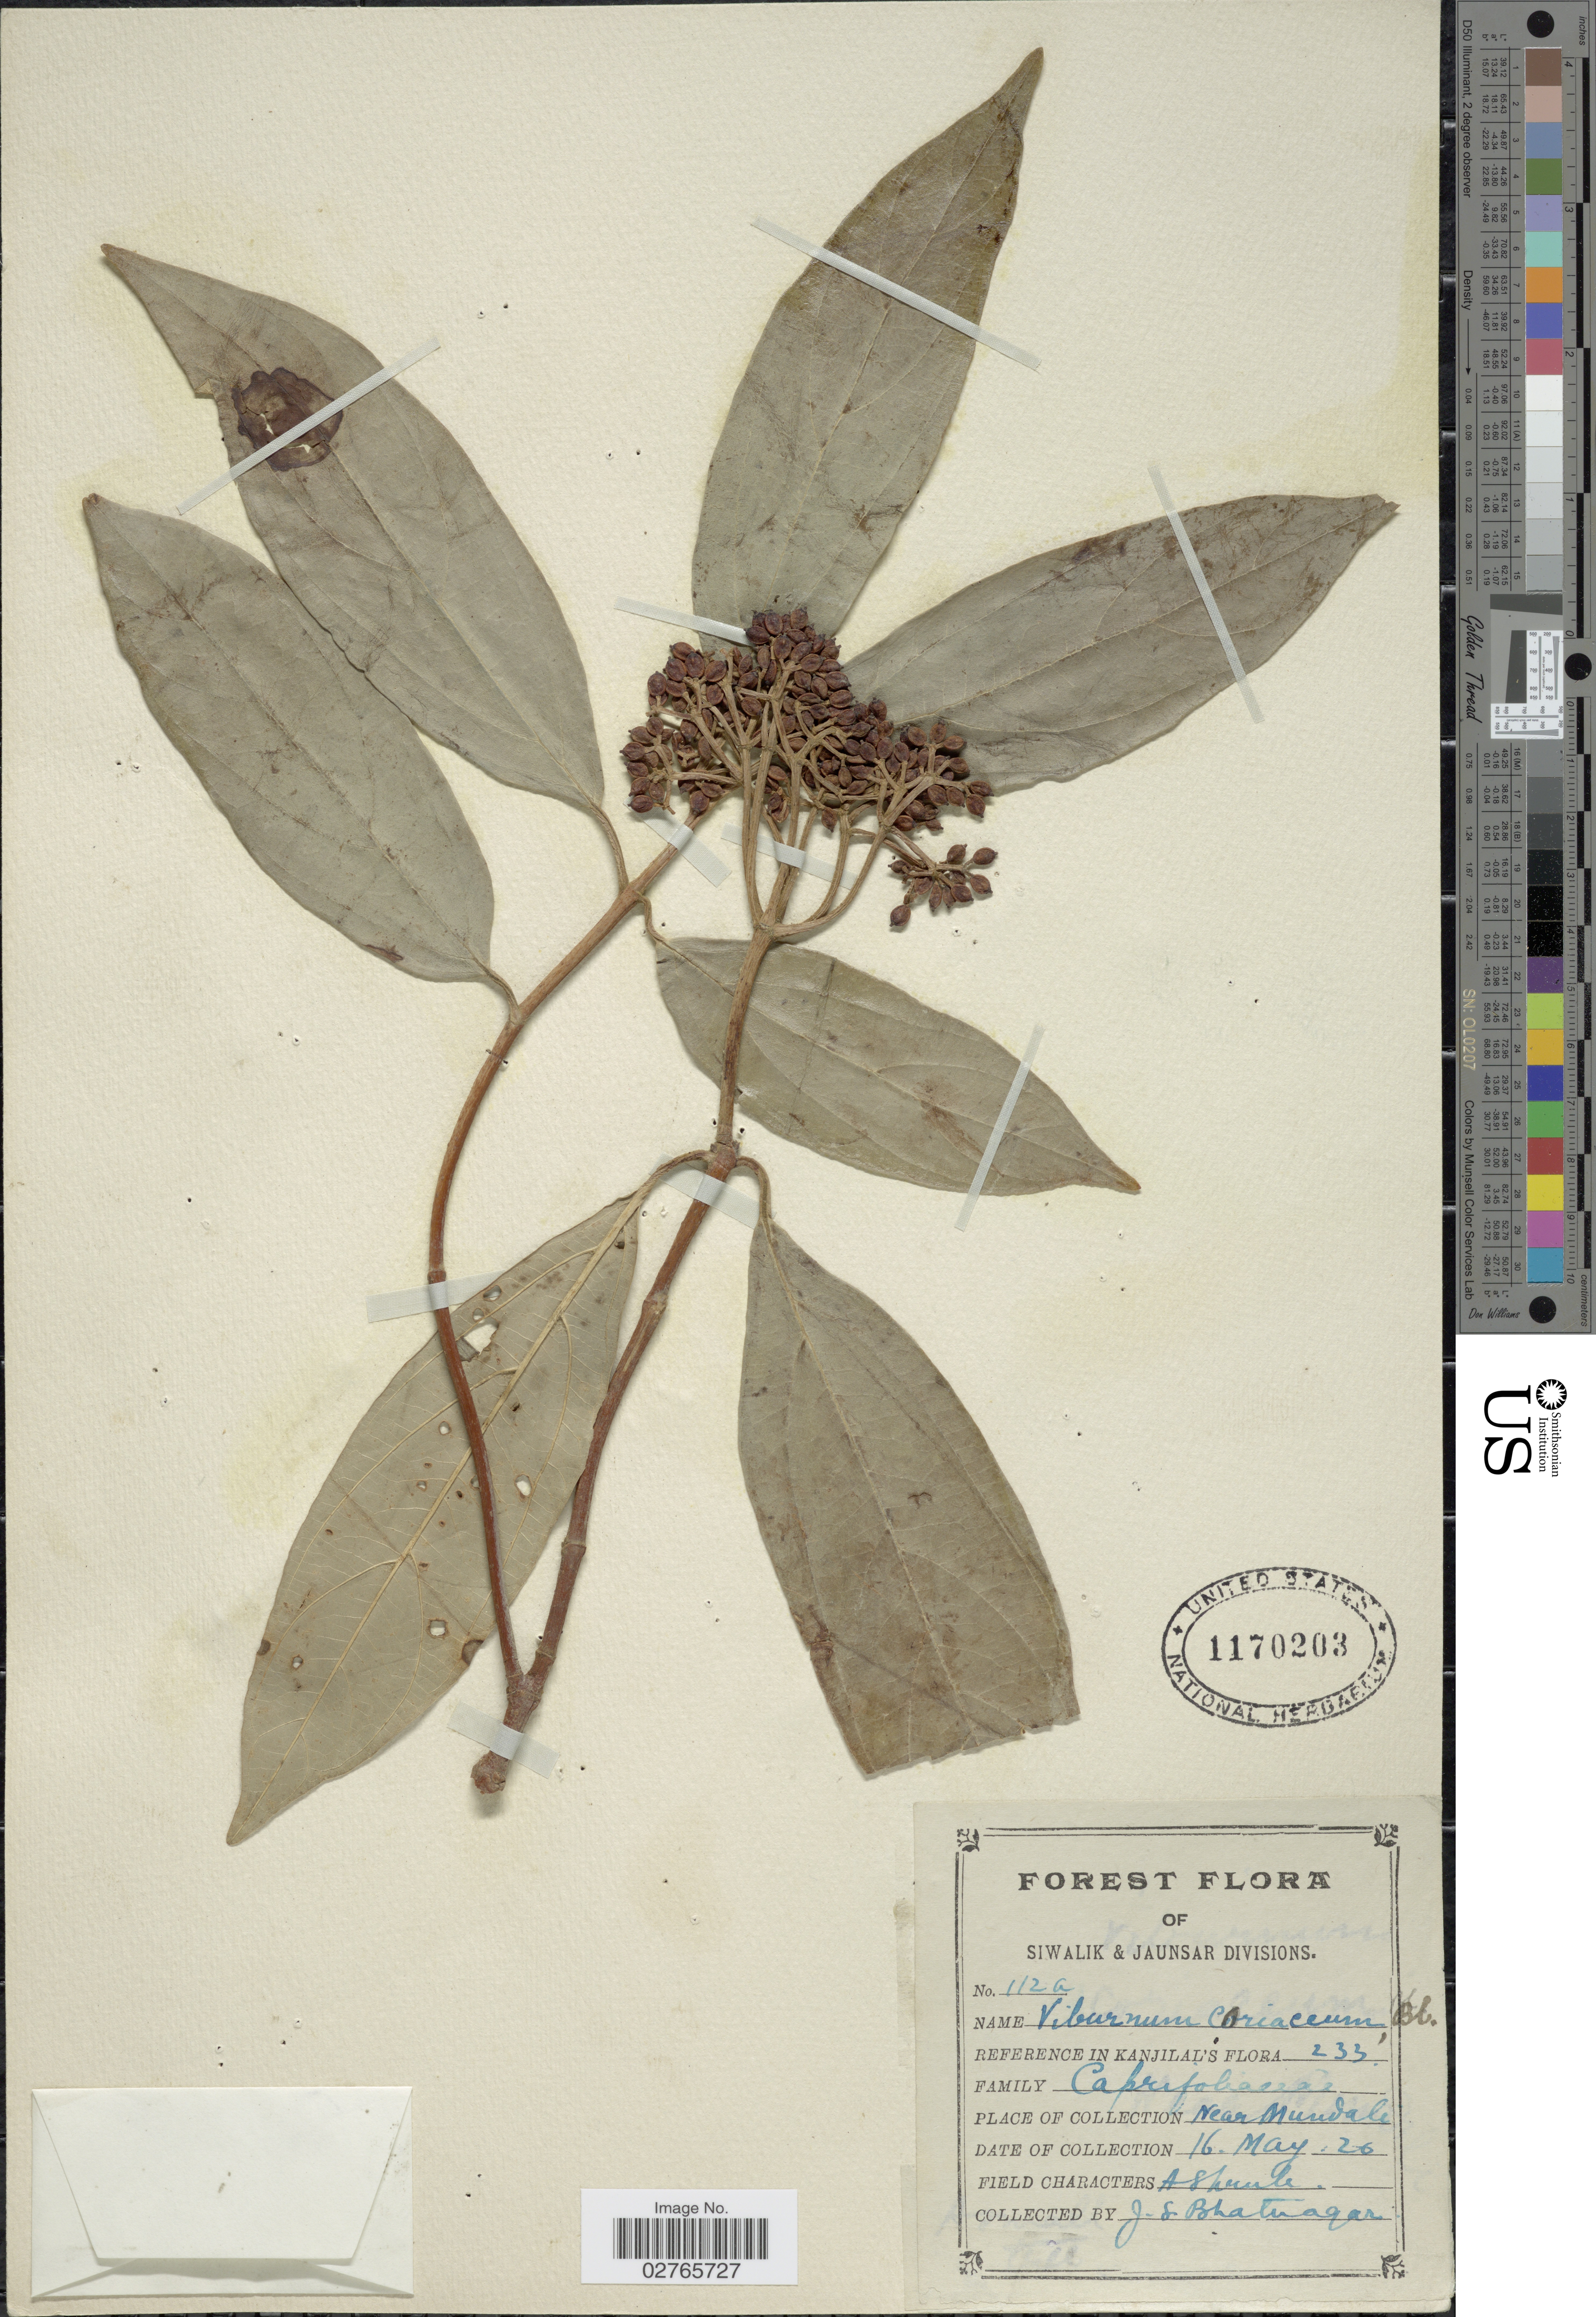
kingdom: Plantae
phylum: Tracheophyta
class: Magnoliopsida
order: Dipsacales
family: Viburnaceae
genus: Viburnum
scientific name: Viburnum cylindricum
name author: Buch.-Ham.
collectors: J. Bhatuagar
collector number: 112a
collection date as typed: Transcribed d/m/y: 16/5/26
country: India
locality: Siwalik & Jaunsar Divisions. Near Mundale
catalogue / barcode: US 1170203